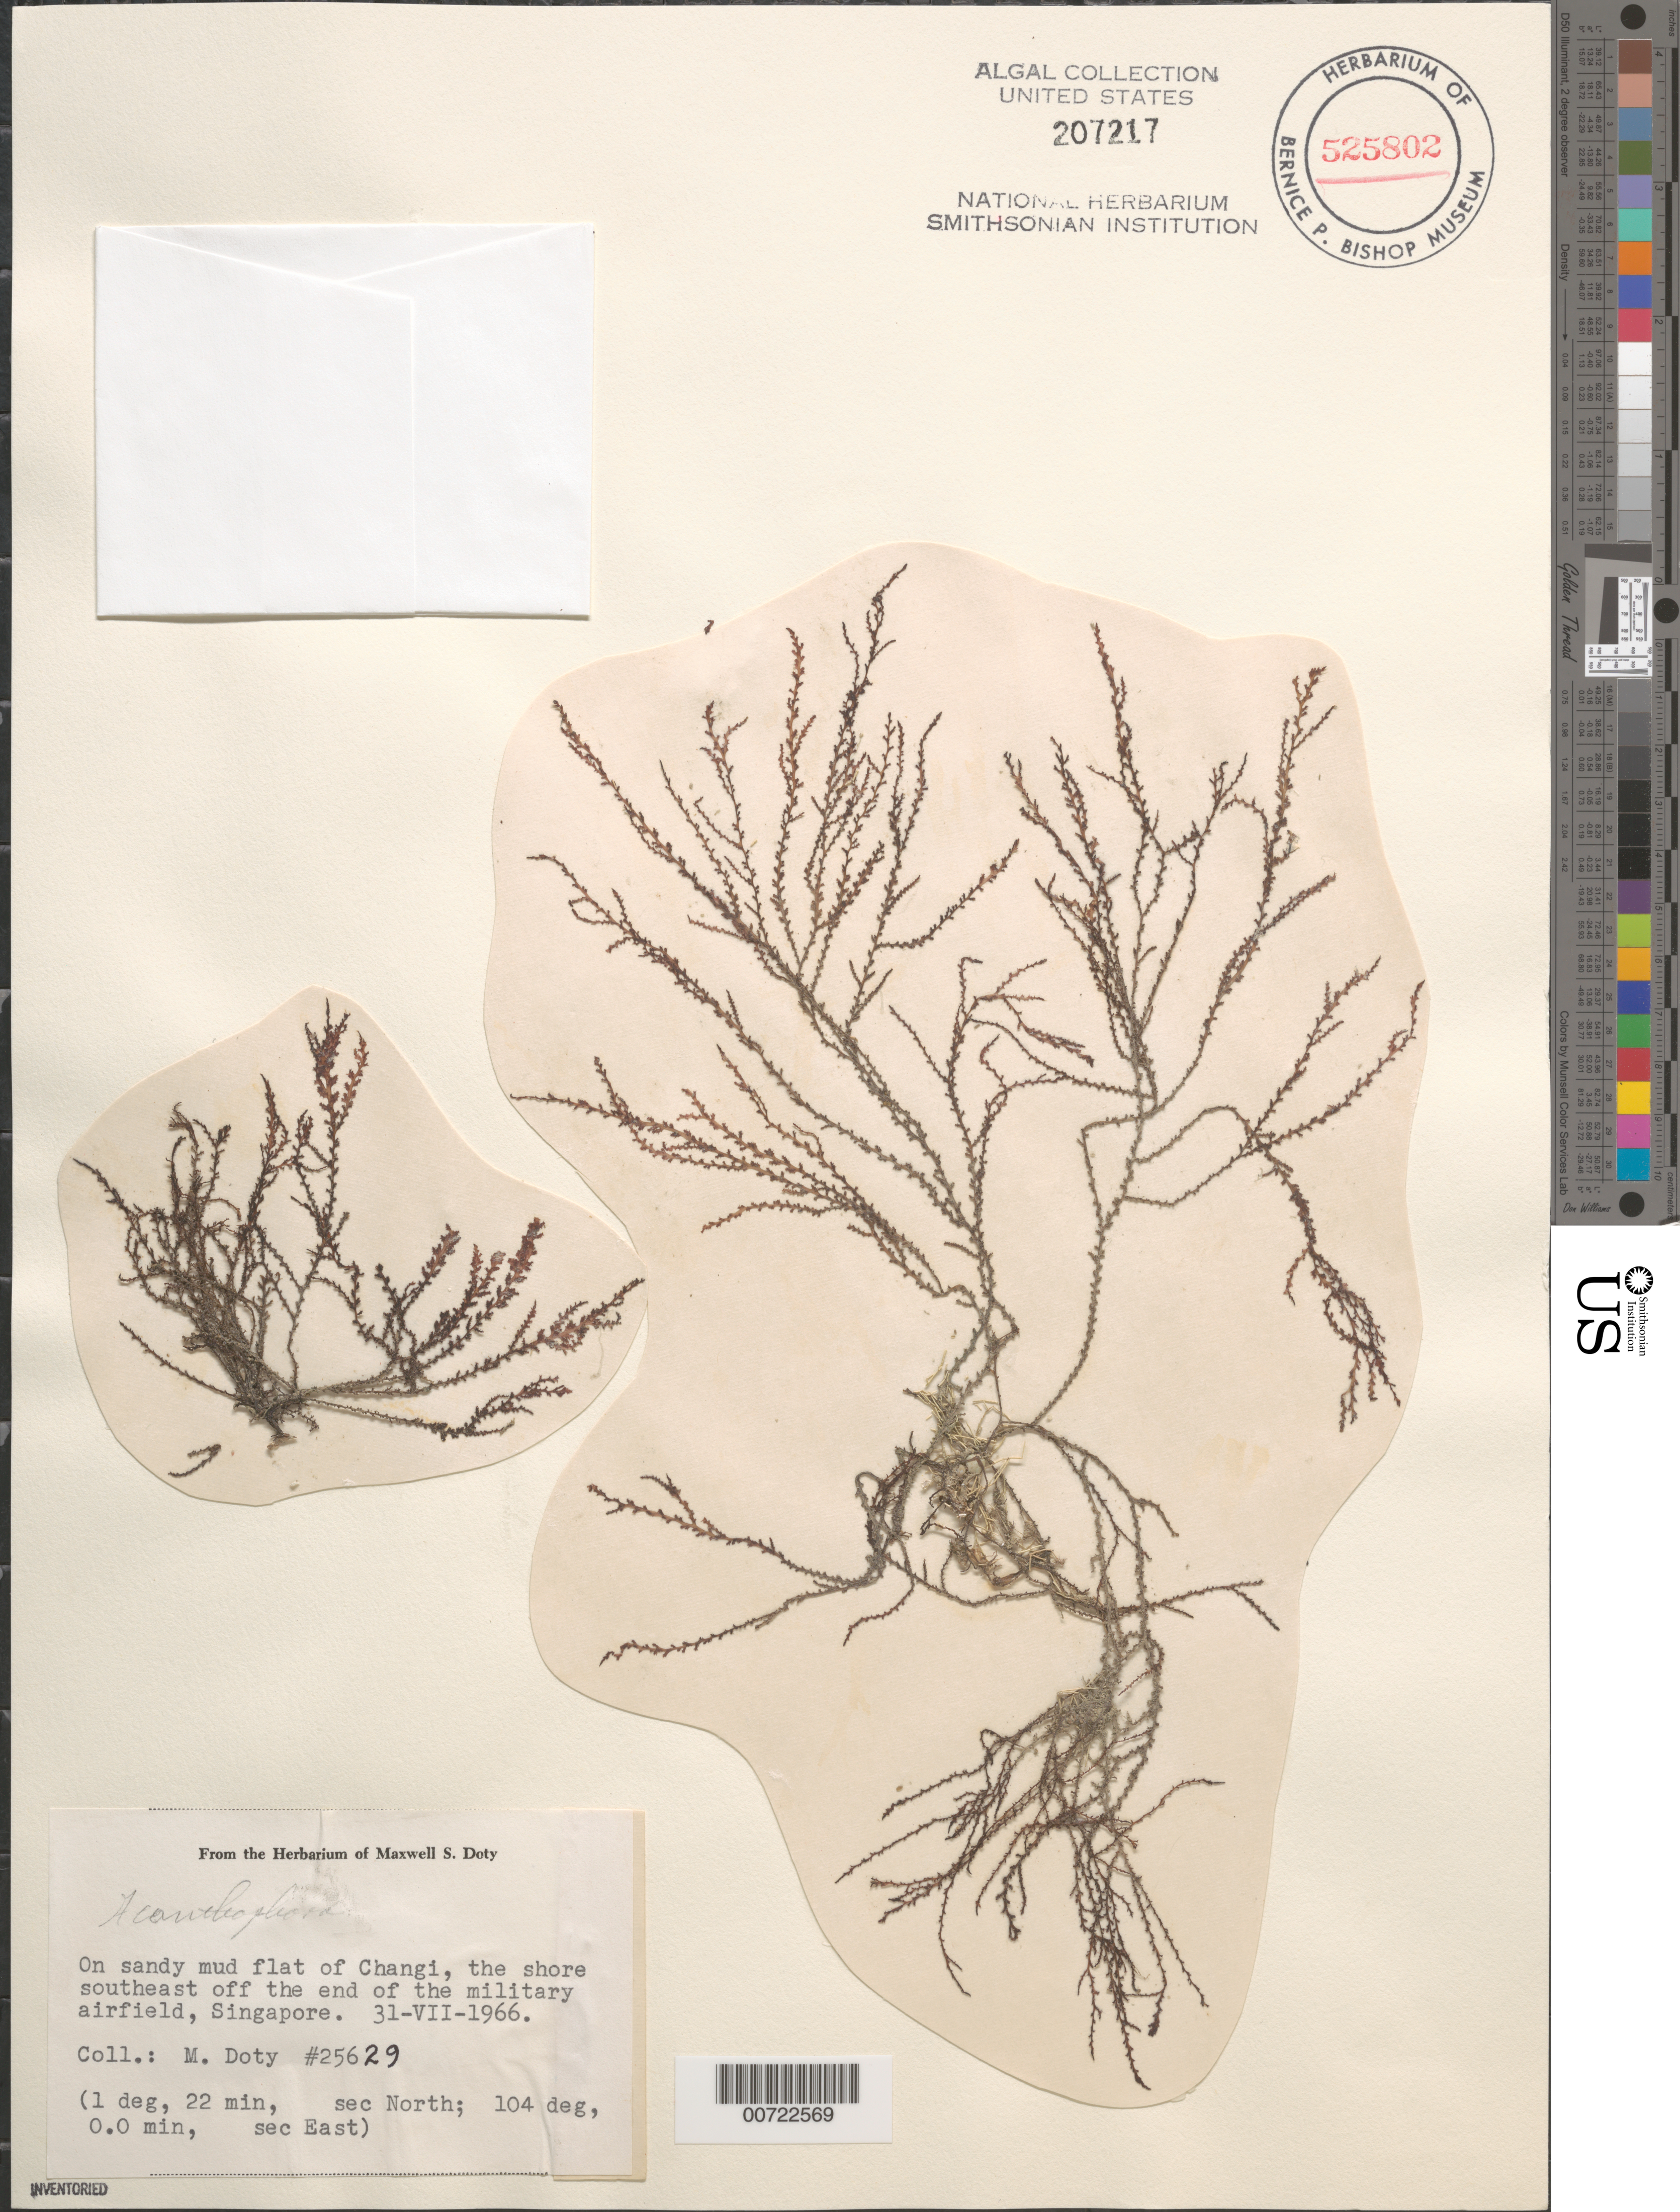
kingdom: Plantae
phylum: Rhodophyta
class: Florideophyceae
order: Ceramiales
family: Rhodomelaceae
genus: Acanthophora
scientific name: Acanthophora sp.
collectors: M. S. Doty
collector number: MSD 25629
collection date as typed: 31 Jul 1966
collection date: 1966-07-31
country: Singapore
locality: Changi (shore southeast off end of military airfield)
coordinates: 1 deg, 22 min, North, 104 deg, 0.0 min, East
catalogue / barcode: US 207217